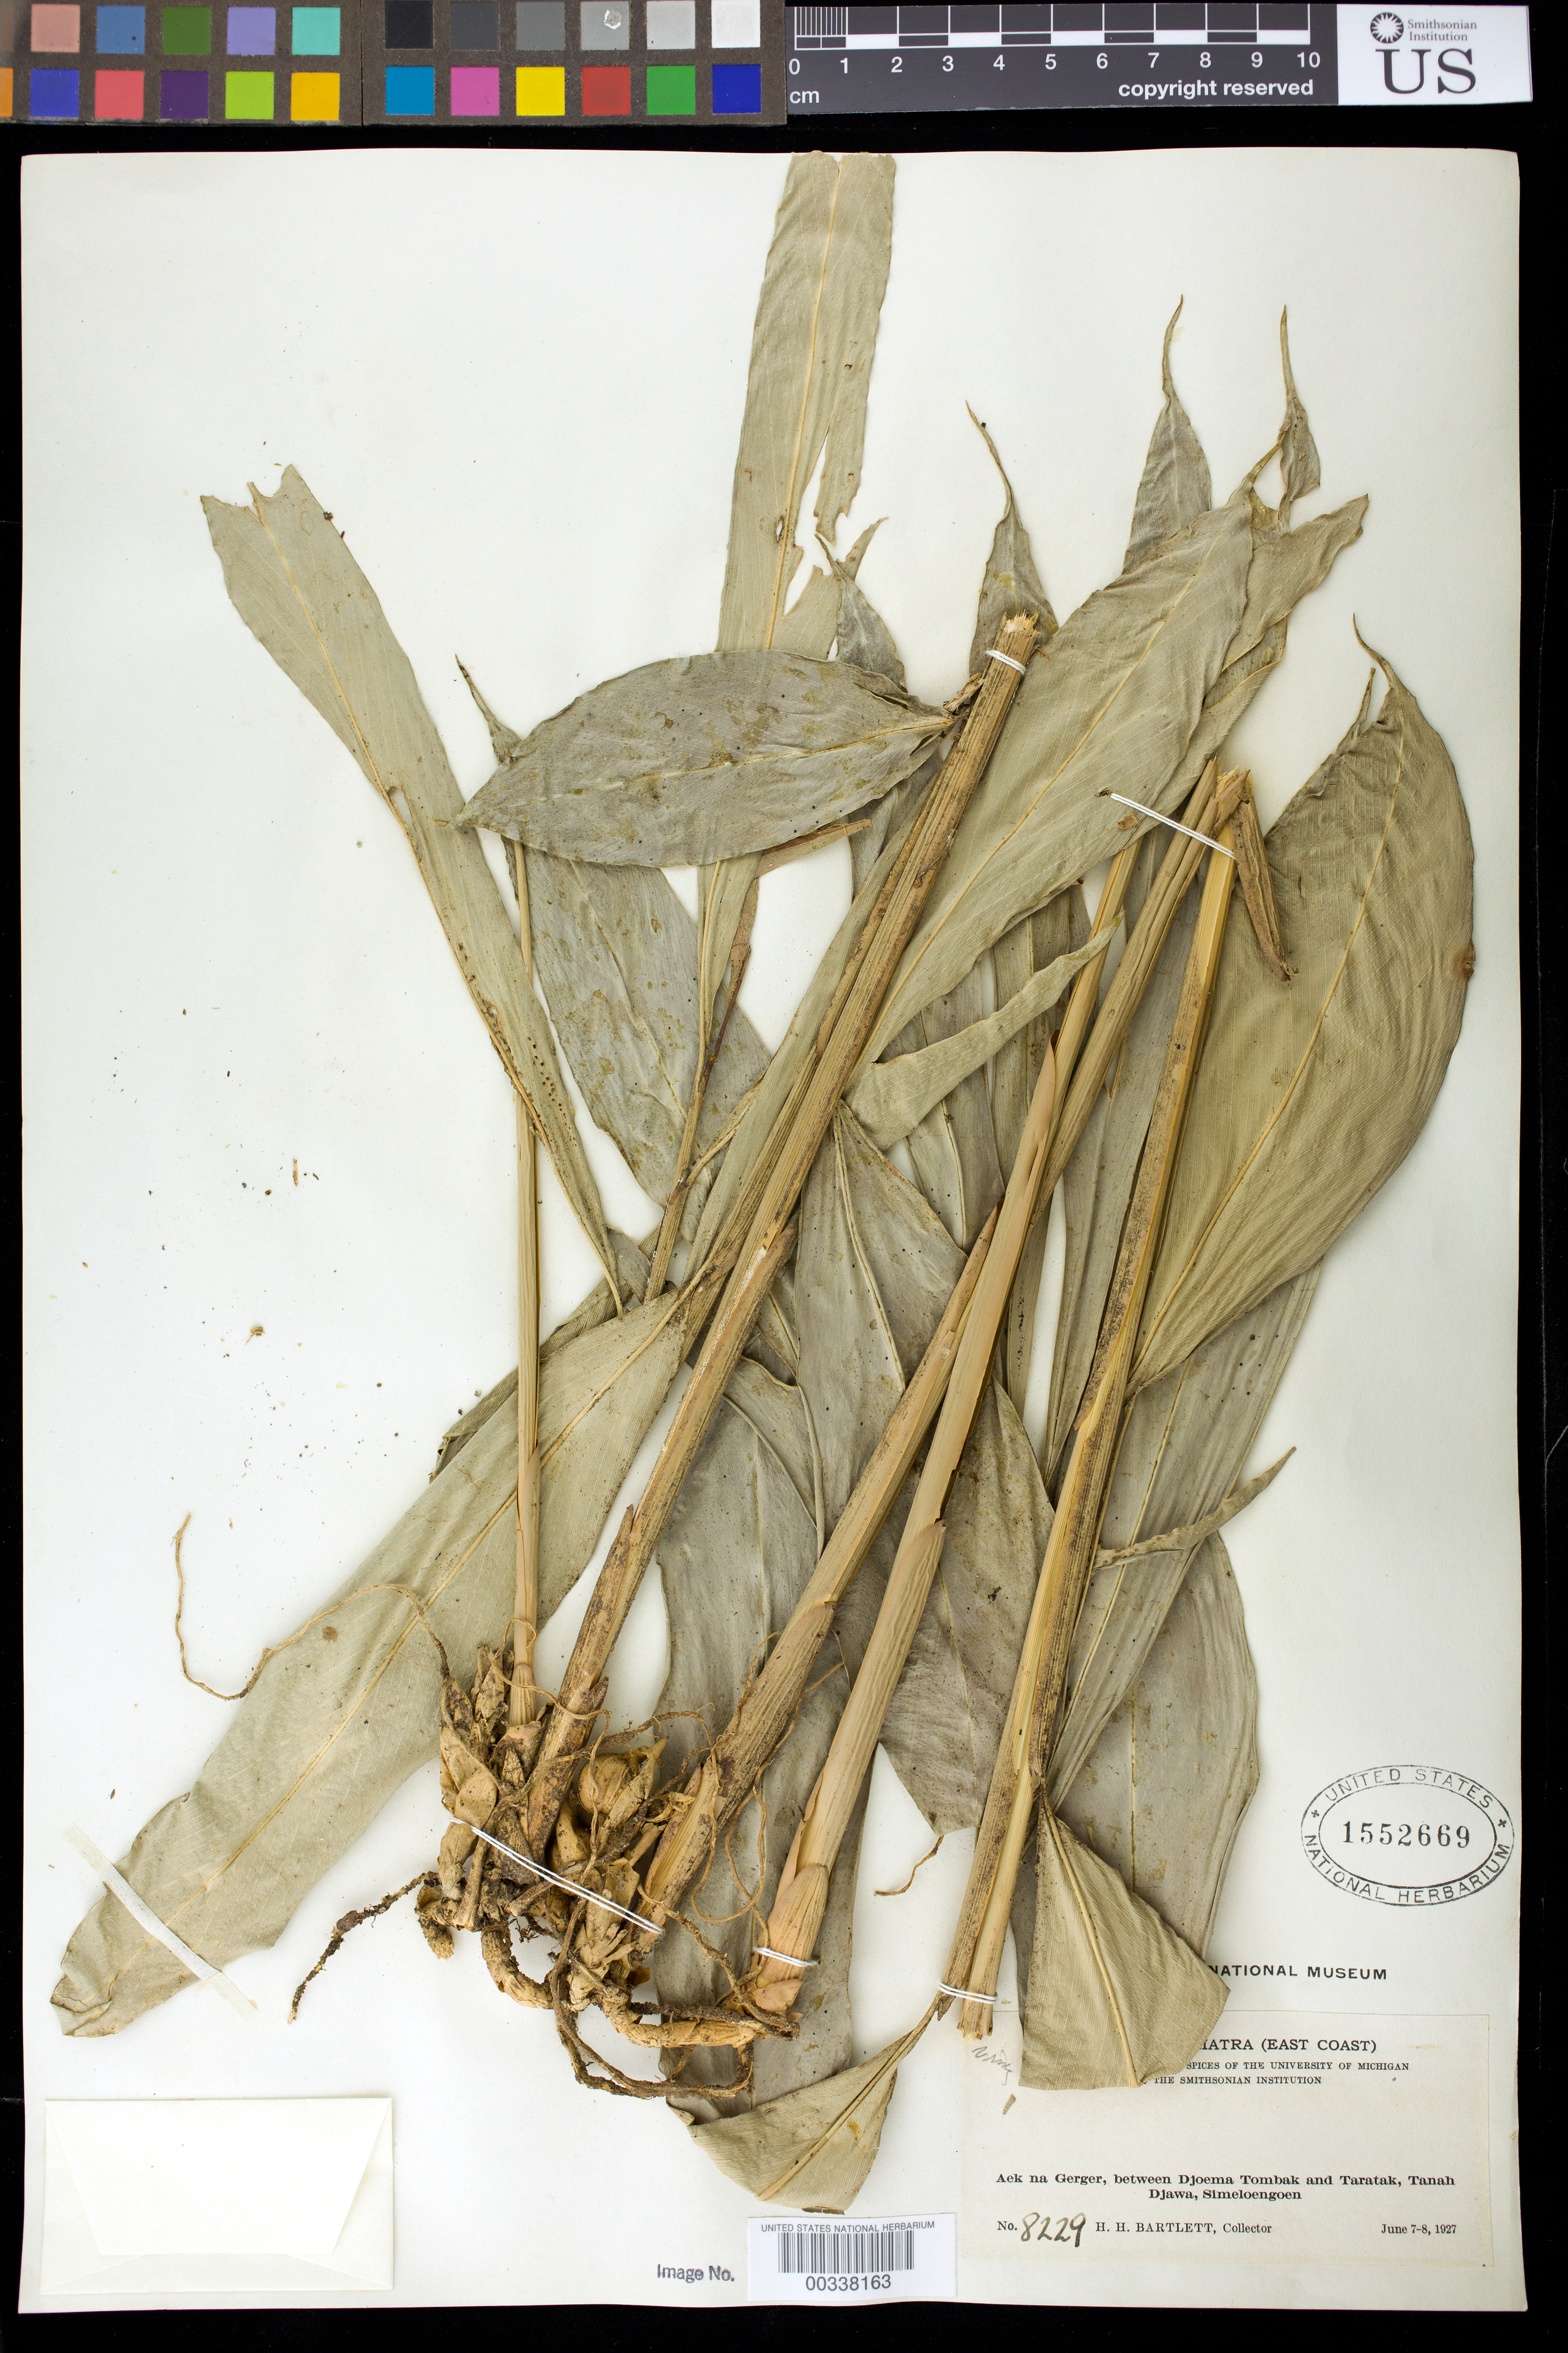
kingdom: Plantae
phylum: Tracheophyta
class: Liliopsida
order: Zingiberales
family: Zingiberaceae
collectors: H. H. Bartlett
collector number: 8229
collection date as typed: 07 Jun 1927 to 08 Jun 1927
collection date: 1927-06-07/1927-06-08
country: Indonesia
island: Sumatra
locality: (east coast), aek na gerger, between djoema tombak and taratak, tanah djawa, simeloengoen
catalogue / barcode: US 1552669